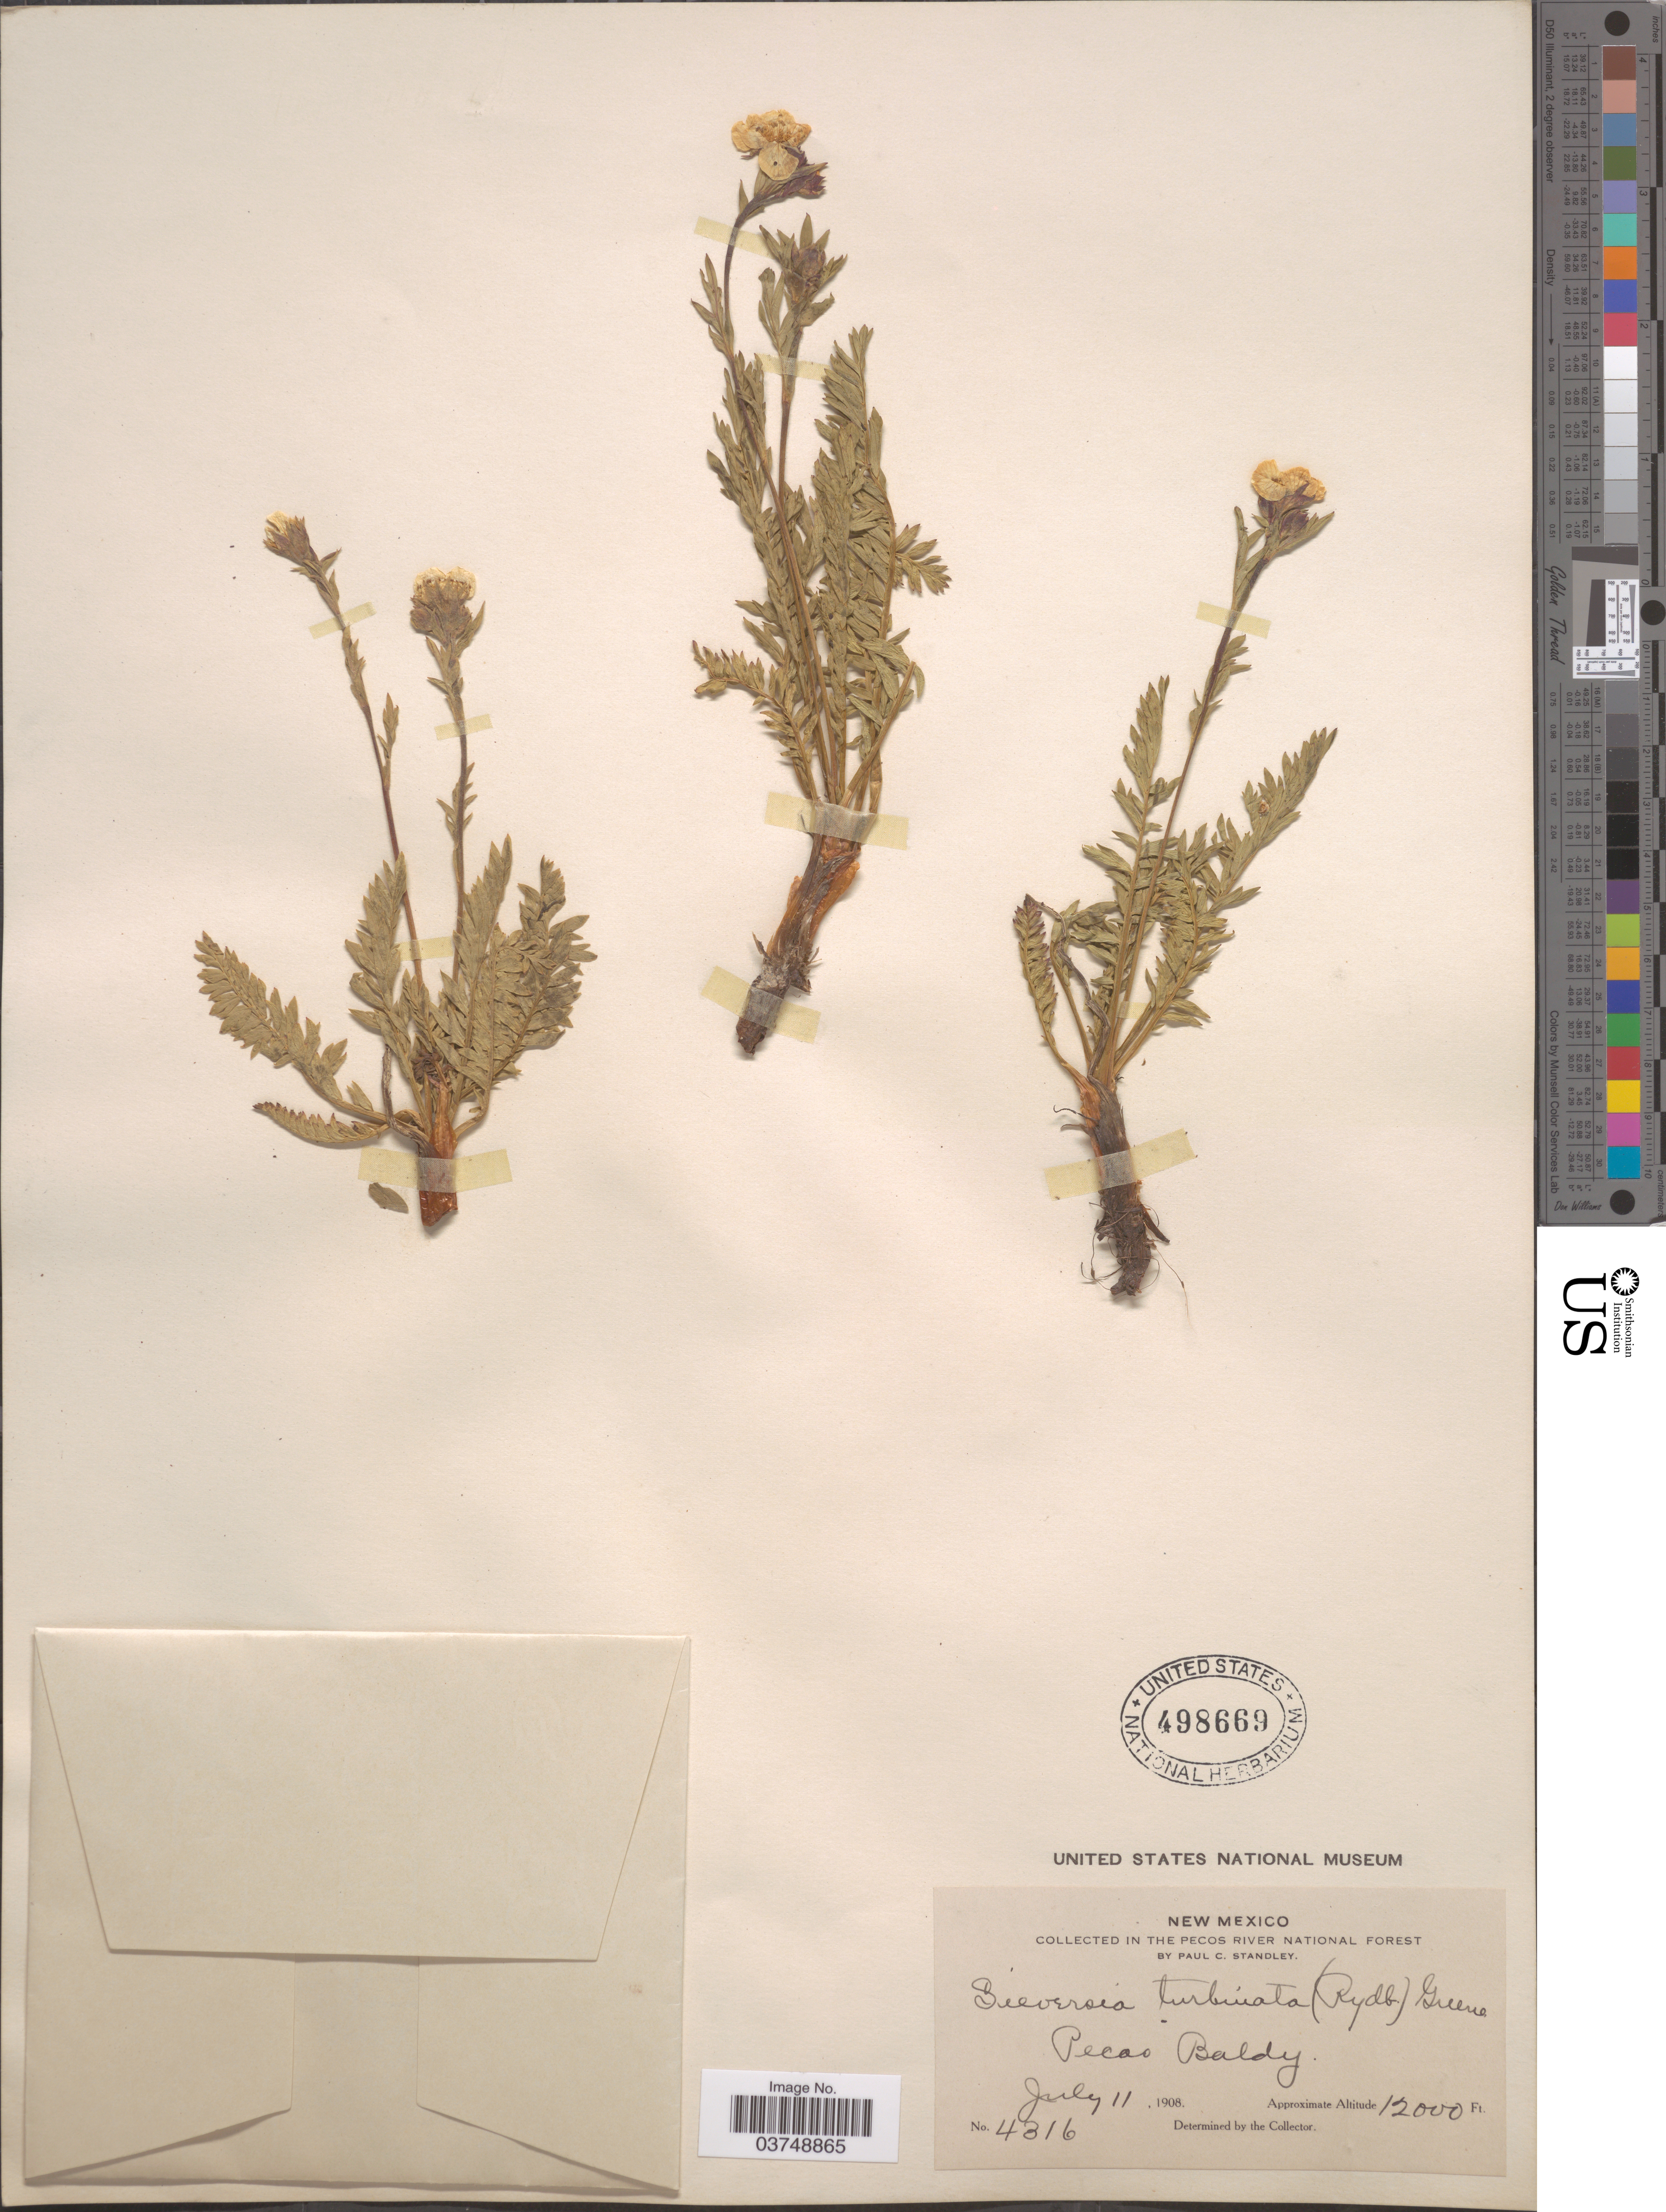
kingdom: Plantae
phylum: Tracheophyta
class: Magnoliopsida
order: Rosales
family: Rosaceae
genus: Geum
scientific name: Geum rossii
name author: (R. Br.) Ser.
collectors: P. C. Standley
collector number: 4316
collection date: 1908-07-11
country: United States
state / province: New Mexico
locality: In the Pecos River National Forest. Pecos Baldy.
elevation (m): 3658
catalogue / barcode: US 498669